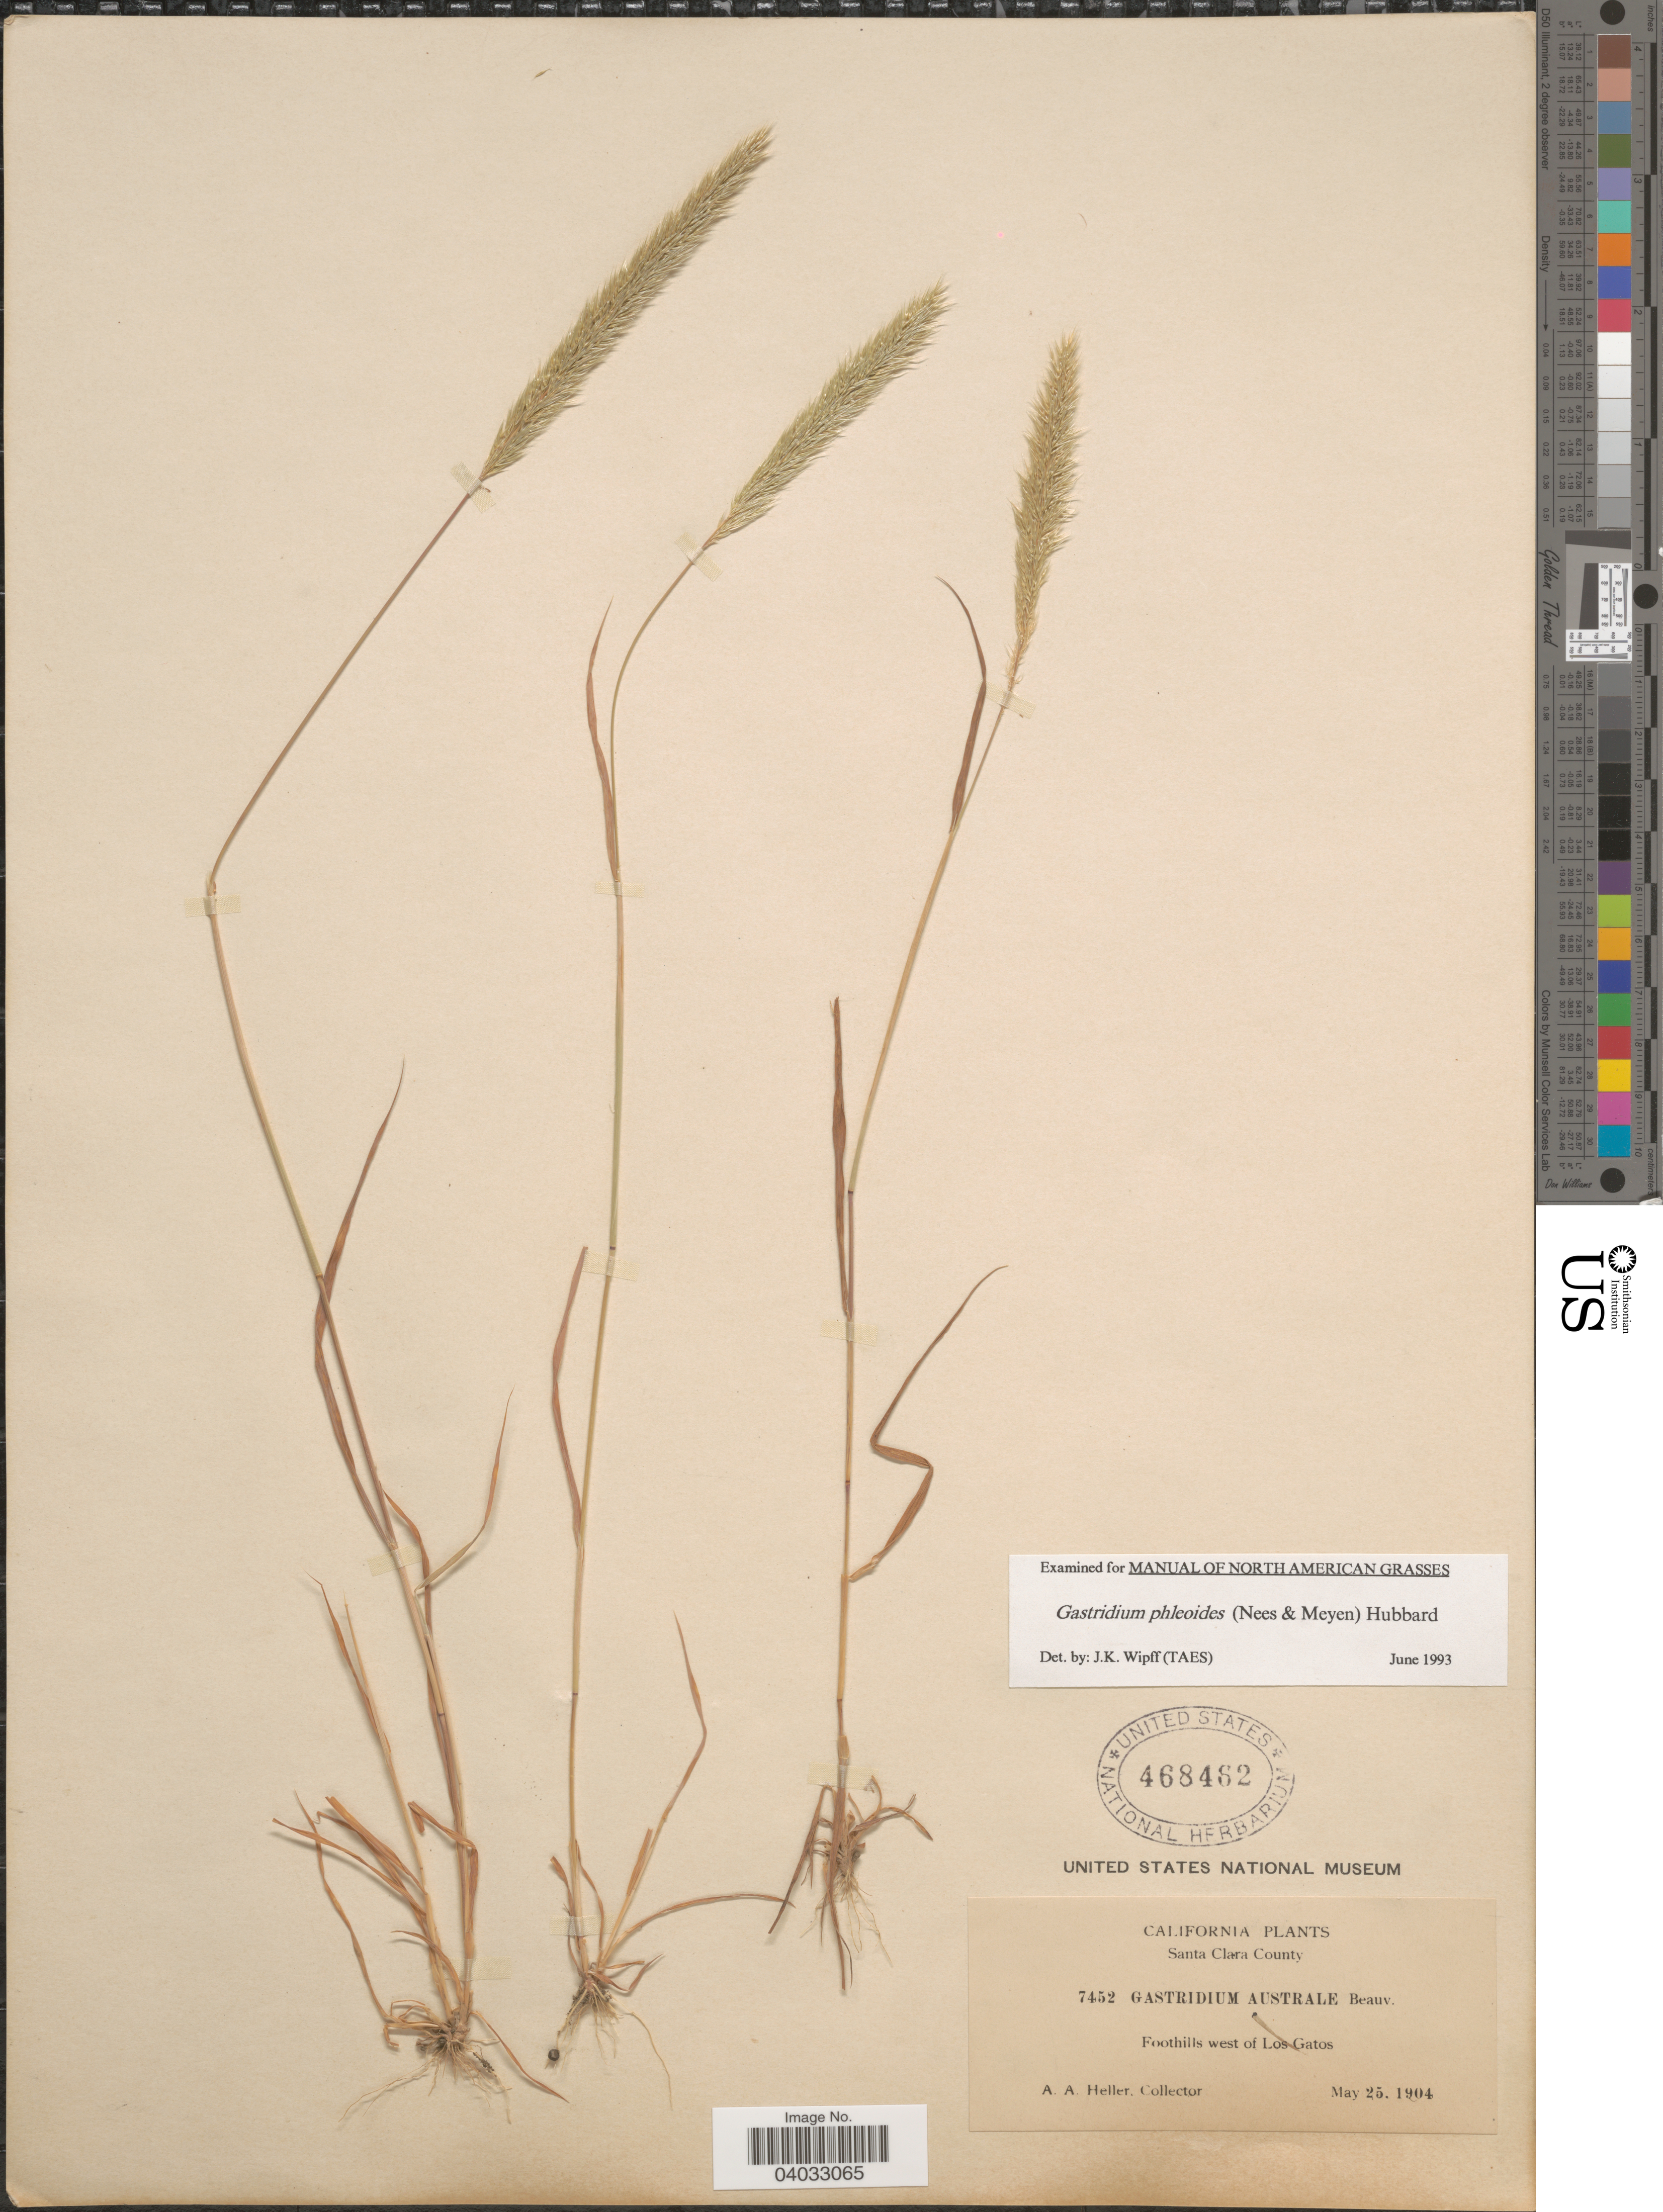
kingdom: Plantae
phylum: Tracheophyta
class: Liliopsida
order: Poales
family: Poaceae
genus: Gastridium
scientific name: Gastridium phleoides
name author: (Nees) C.E. Hubb.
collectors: A. A. Heller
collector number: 7452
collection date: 1904-05-25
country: United States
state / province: California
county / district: Santa Clara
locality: Santa Clara County. Foothills west of Los Gatos.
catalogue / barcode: US 468462